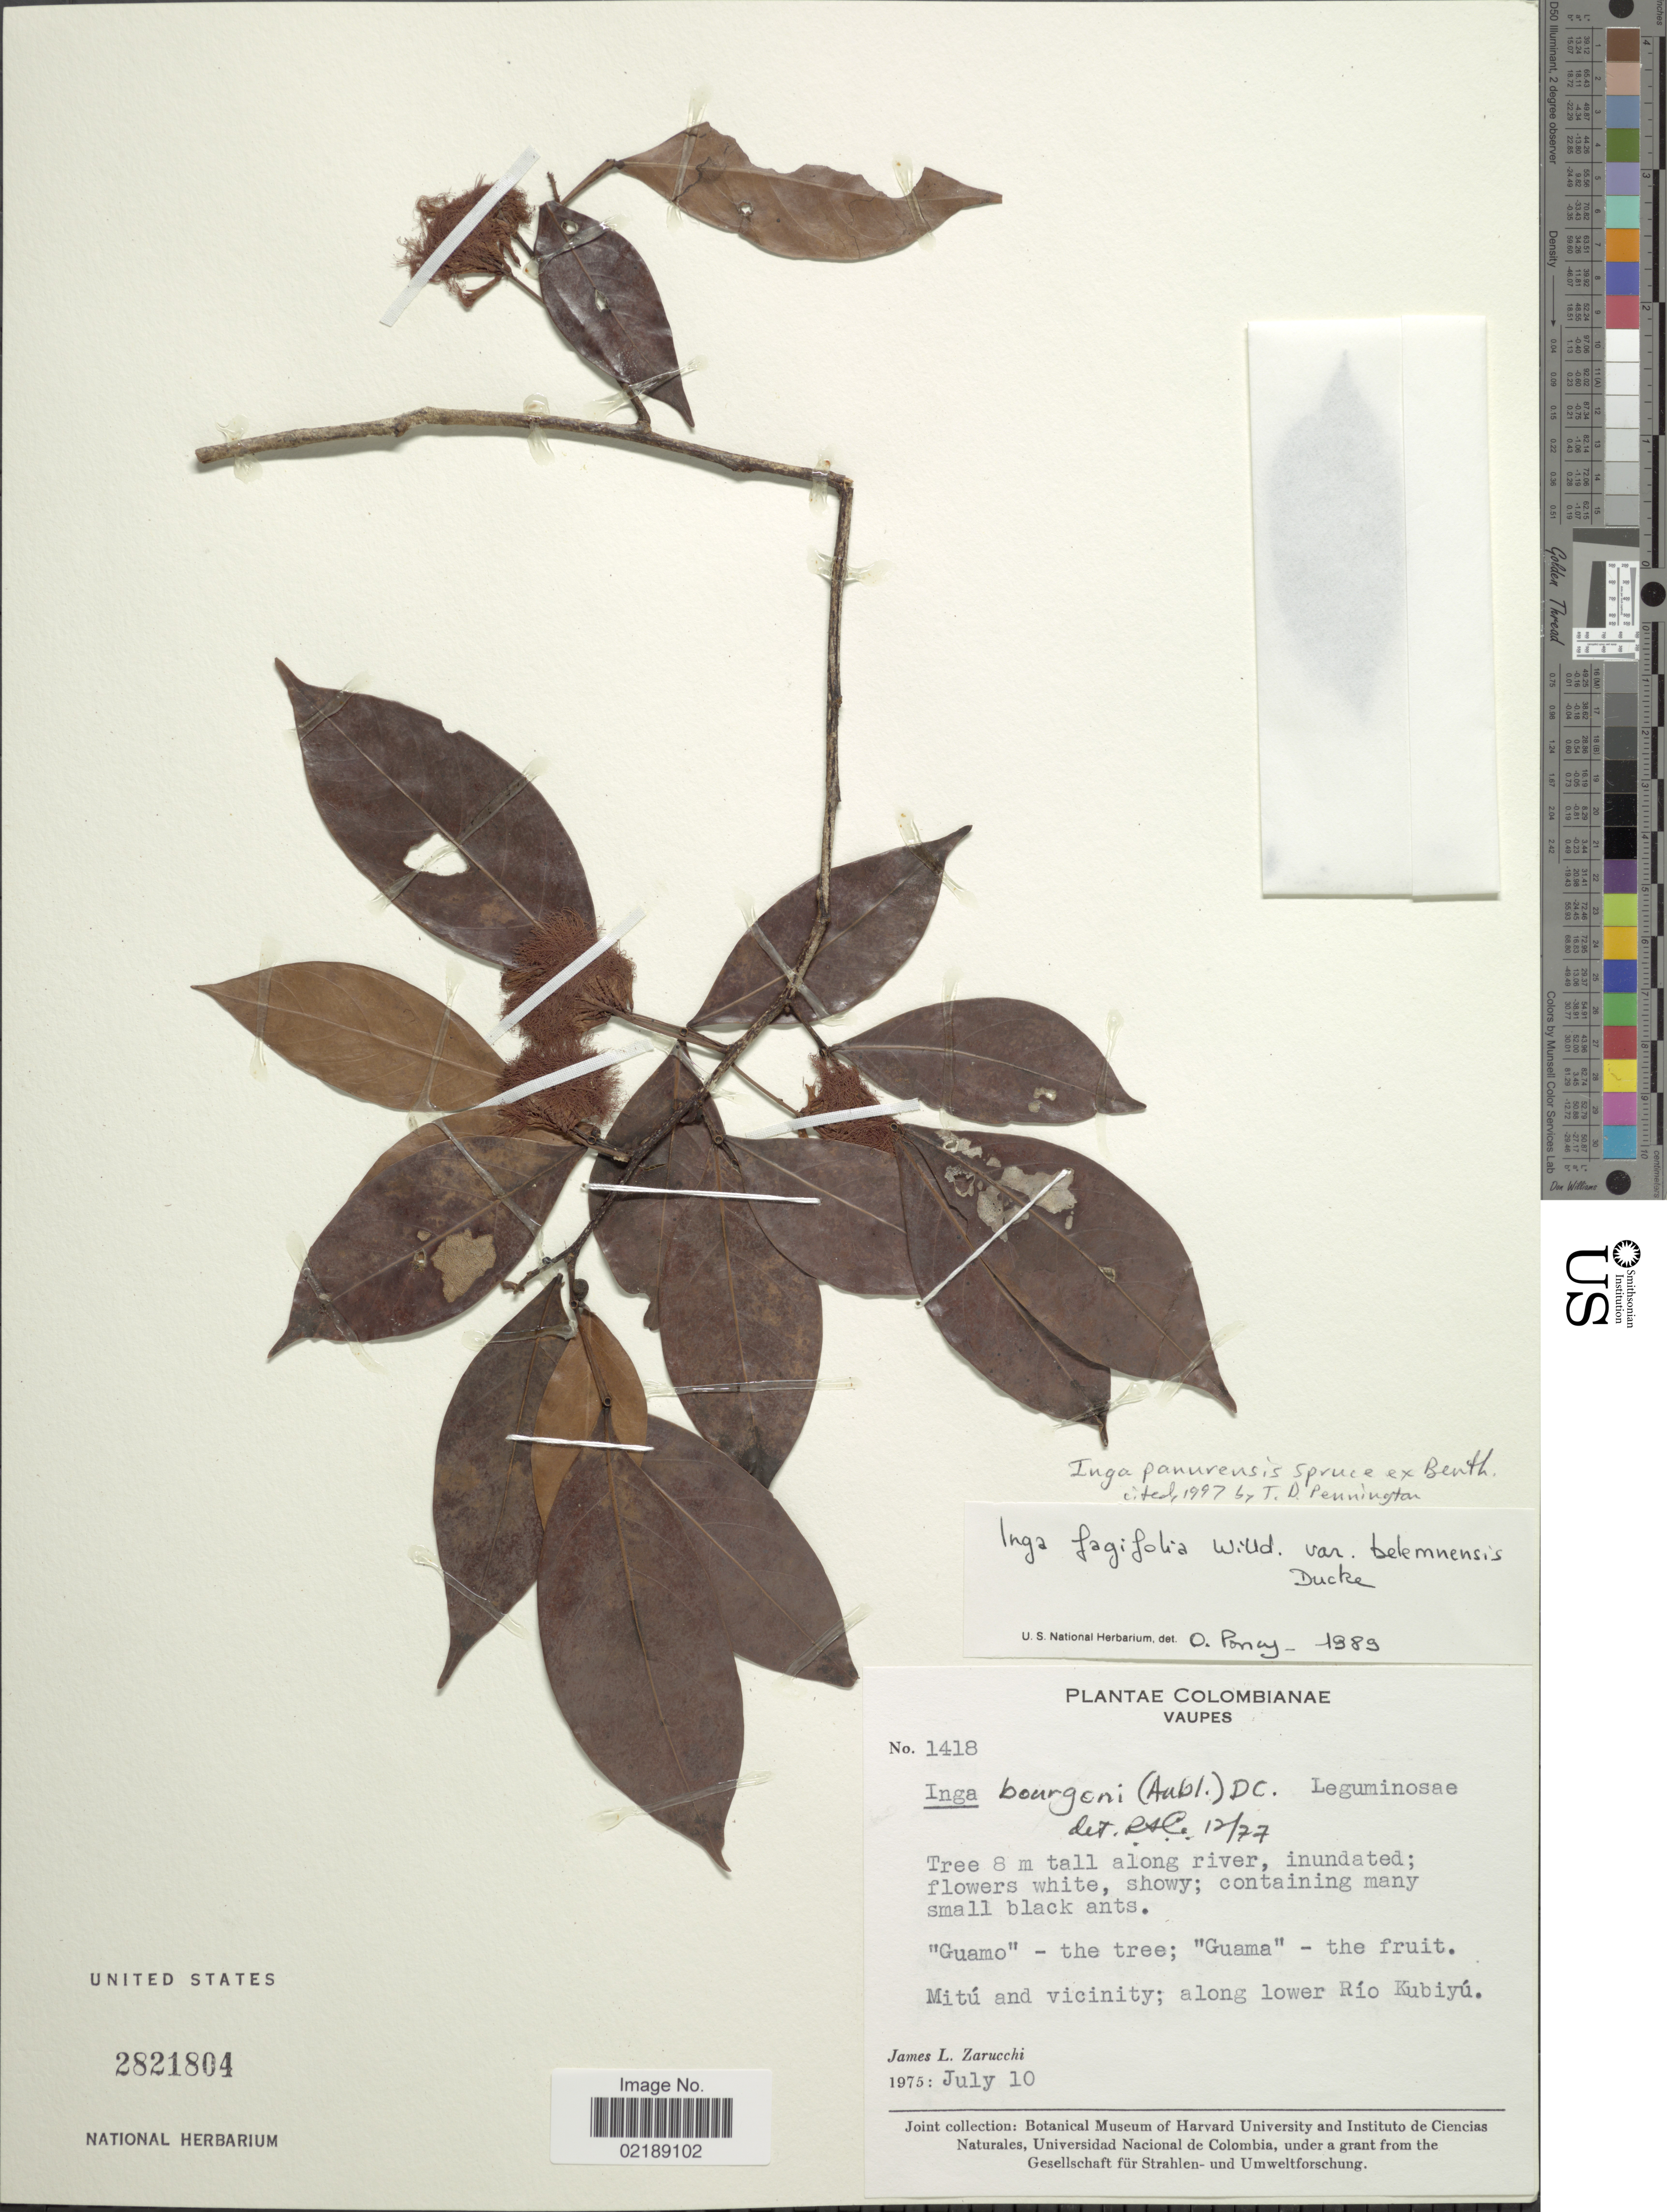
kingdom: Plantae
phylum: Tracheophyta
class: Magnoliopsida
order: Fabales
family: Fabaceae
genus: Inga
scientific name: Inga panurensis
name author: Spruce ex Benth.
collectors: J. L. Zarucchi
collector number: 1418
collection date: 1975-07-10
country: Colombia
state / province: Vaupés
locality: Mitu and Vicinity, along lower Rio Kubiyu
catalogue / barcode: US 2821804